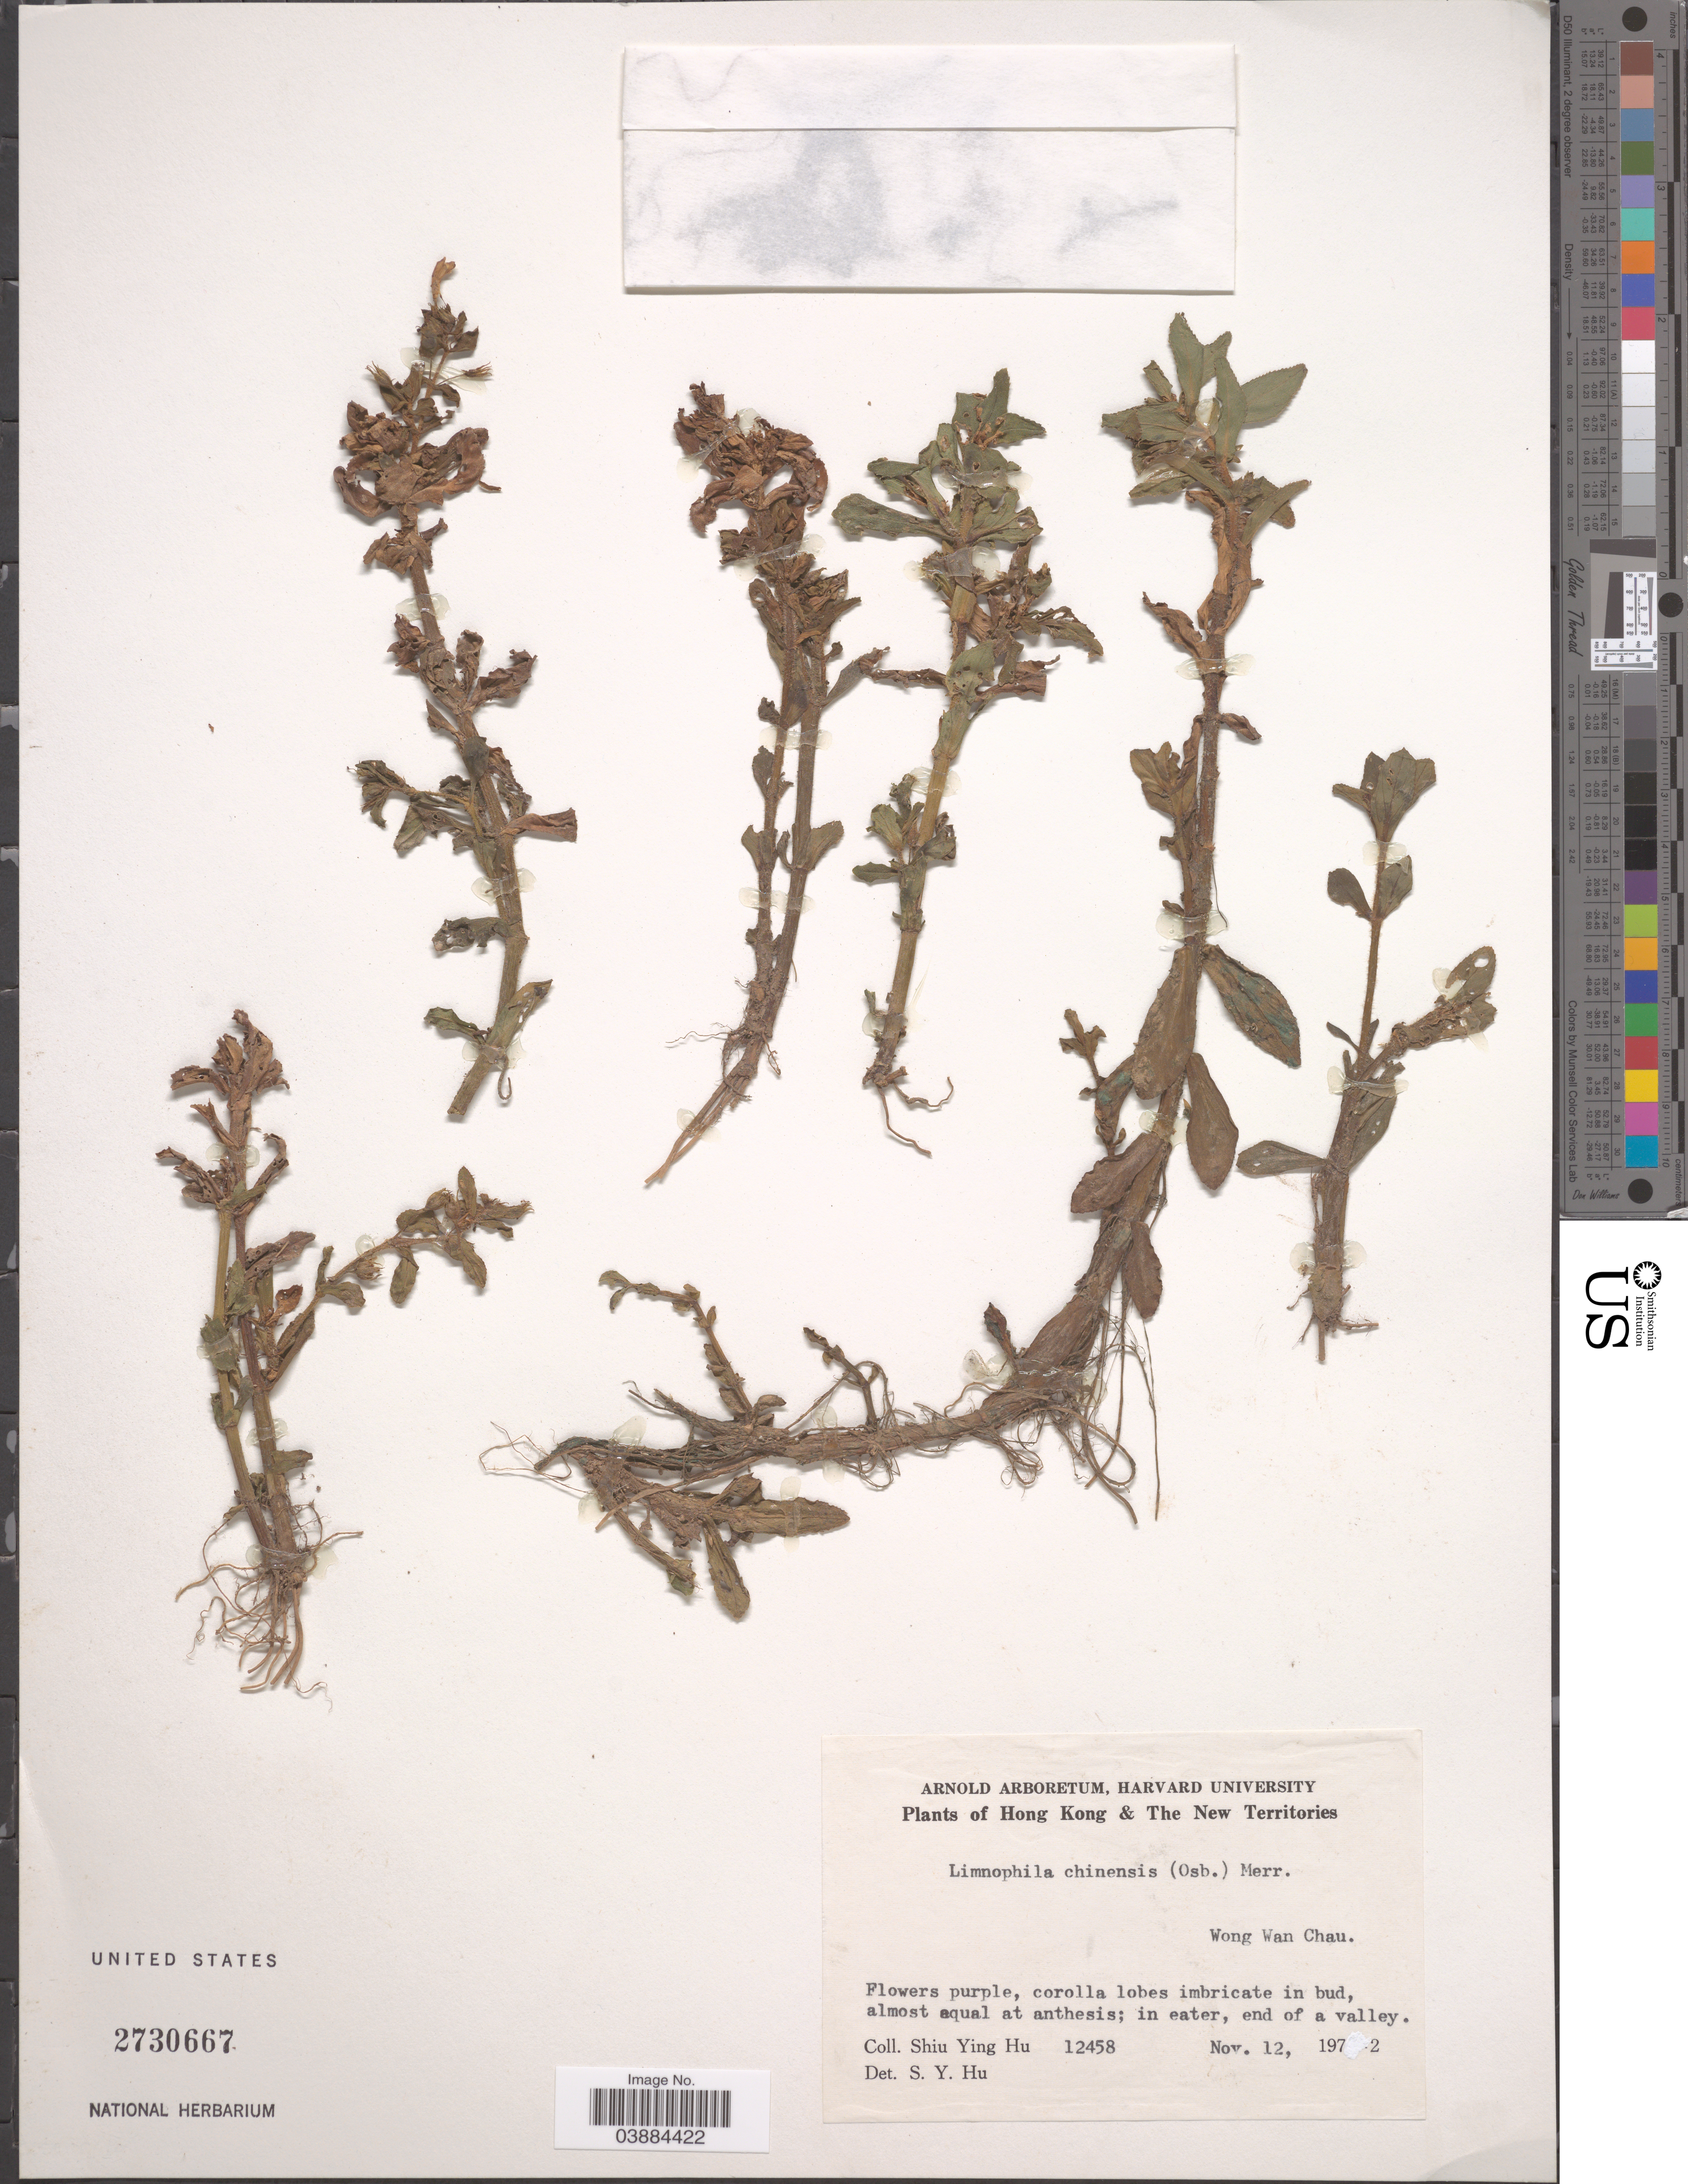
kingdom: Plantae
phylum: Tracheophyta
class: Magnoliopsida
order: Lamiales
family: Plantaginaceae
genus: Limnophila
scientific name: Limnophila chinensis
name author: (Osbeck) Merr.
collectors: S. Y. Hu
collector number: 12458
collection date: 1972-11-12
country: China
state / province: Hong Kong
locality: Hong Kong & The New Territories. Wong Wan Chau.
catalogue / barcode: US 2730667